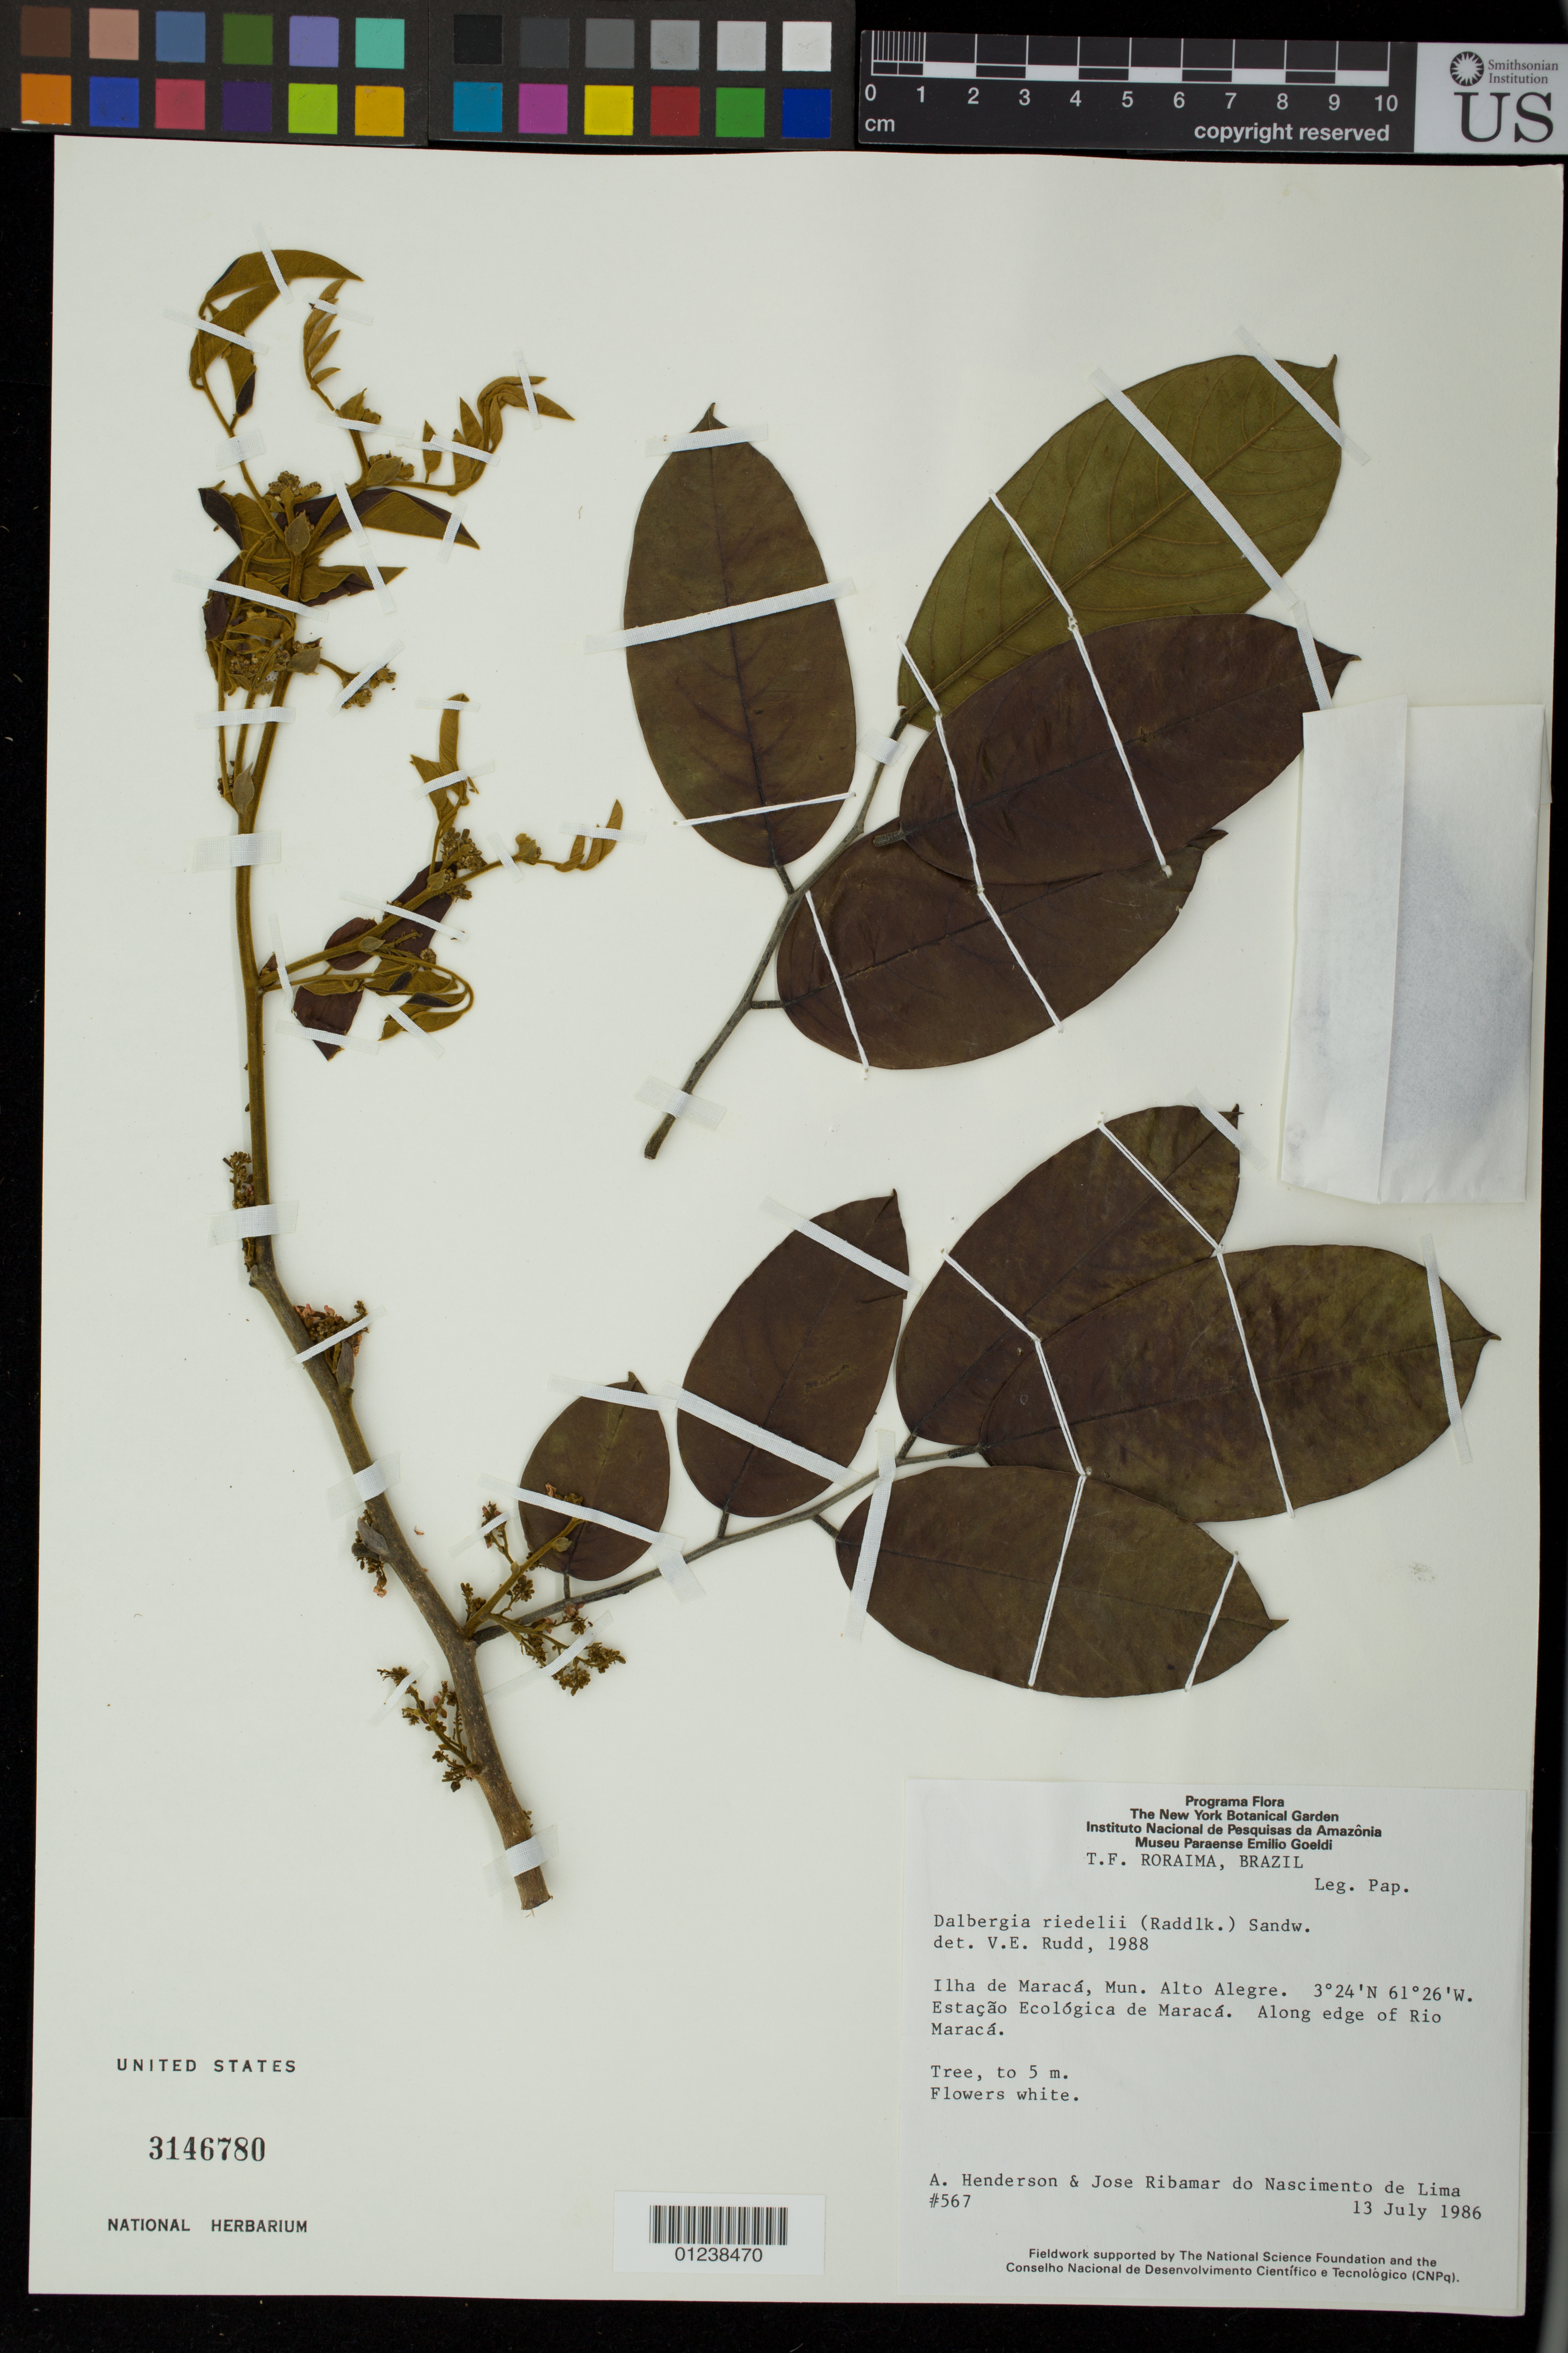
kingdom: Plantae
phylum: Tracheophyta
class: Magnoliopsida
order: Fabales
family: Fabaceae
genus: Dalbergia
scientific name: Dalbergia riedelii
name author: (Benth.) Sandwith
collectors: A. Henderson & J. Lima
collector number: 567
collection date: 1986-07-13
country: Brazil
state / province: Roraima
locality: Ilha de Maraca, Mun. Alto Alegre. Estacao Ecologica de Maraca. Along edge of Rio Maraca.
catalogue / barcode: US 3146780